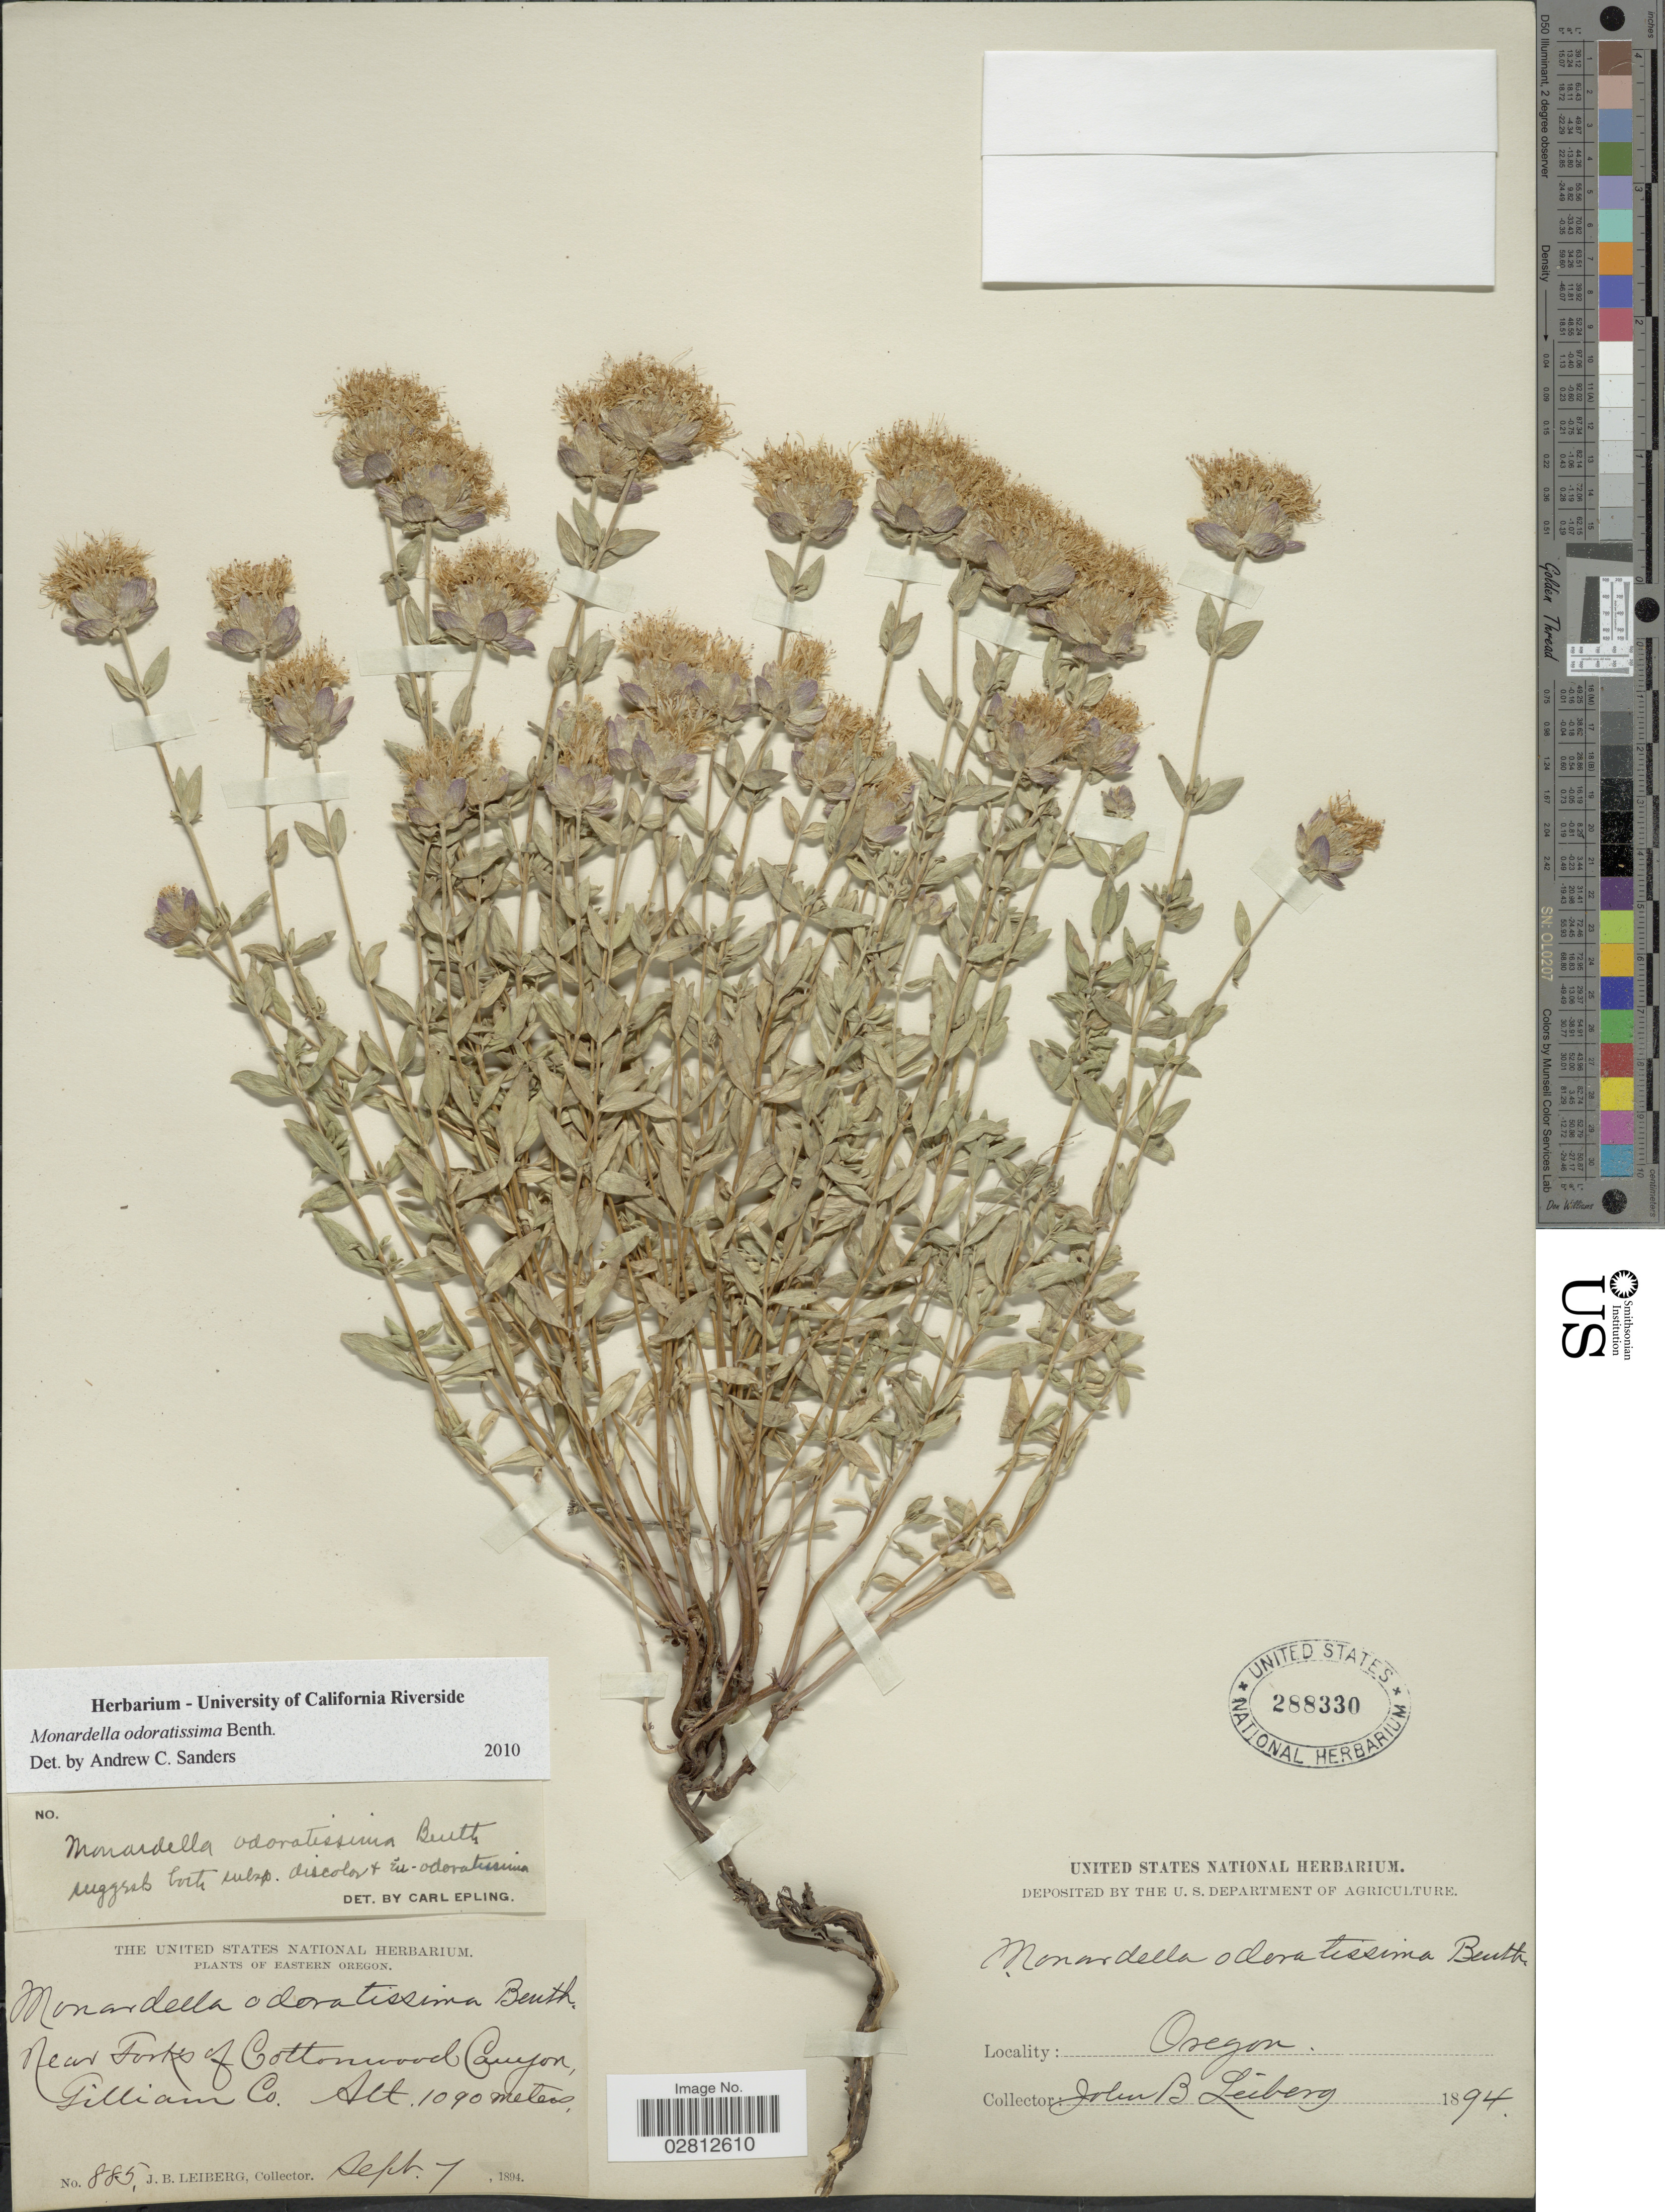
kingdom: Plantae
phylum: Tracheophyta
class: Magnoliopsida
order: Lamiales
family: Lamiaceae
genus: Monardella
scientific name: Monardella odoratissima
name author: Benth.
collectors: J. B. Leiberg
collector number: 885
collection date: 1894-09-07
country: United States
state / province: Oregon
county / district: Gilliam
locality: Eastern Oregon, near Forks of Cottonwood Canyon, Gilliam Co.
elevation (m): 1090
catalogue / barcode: US 288330